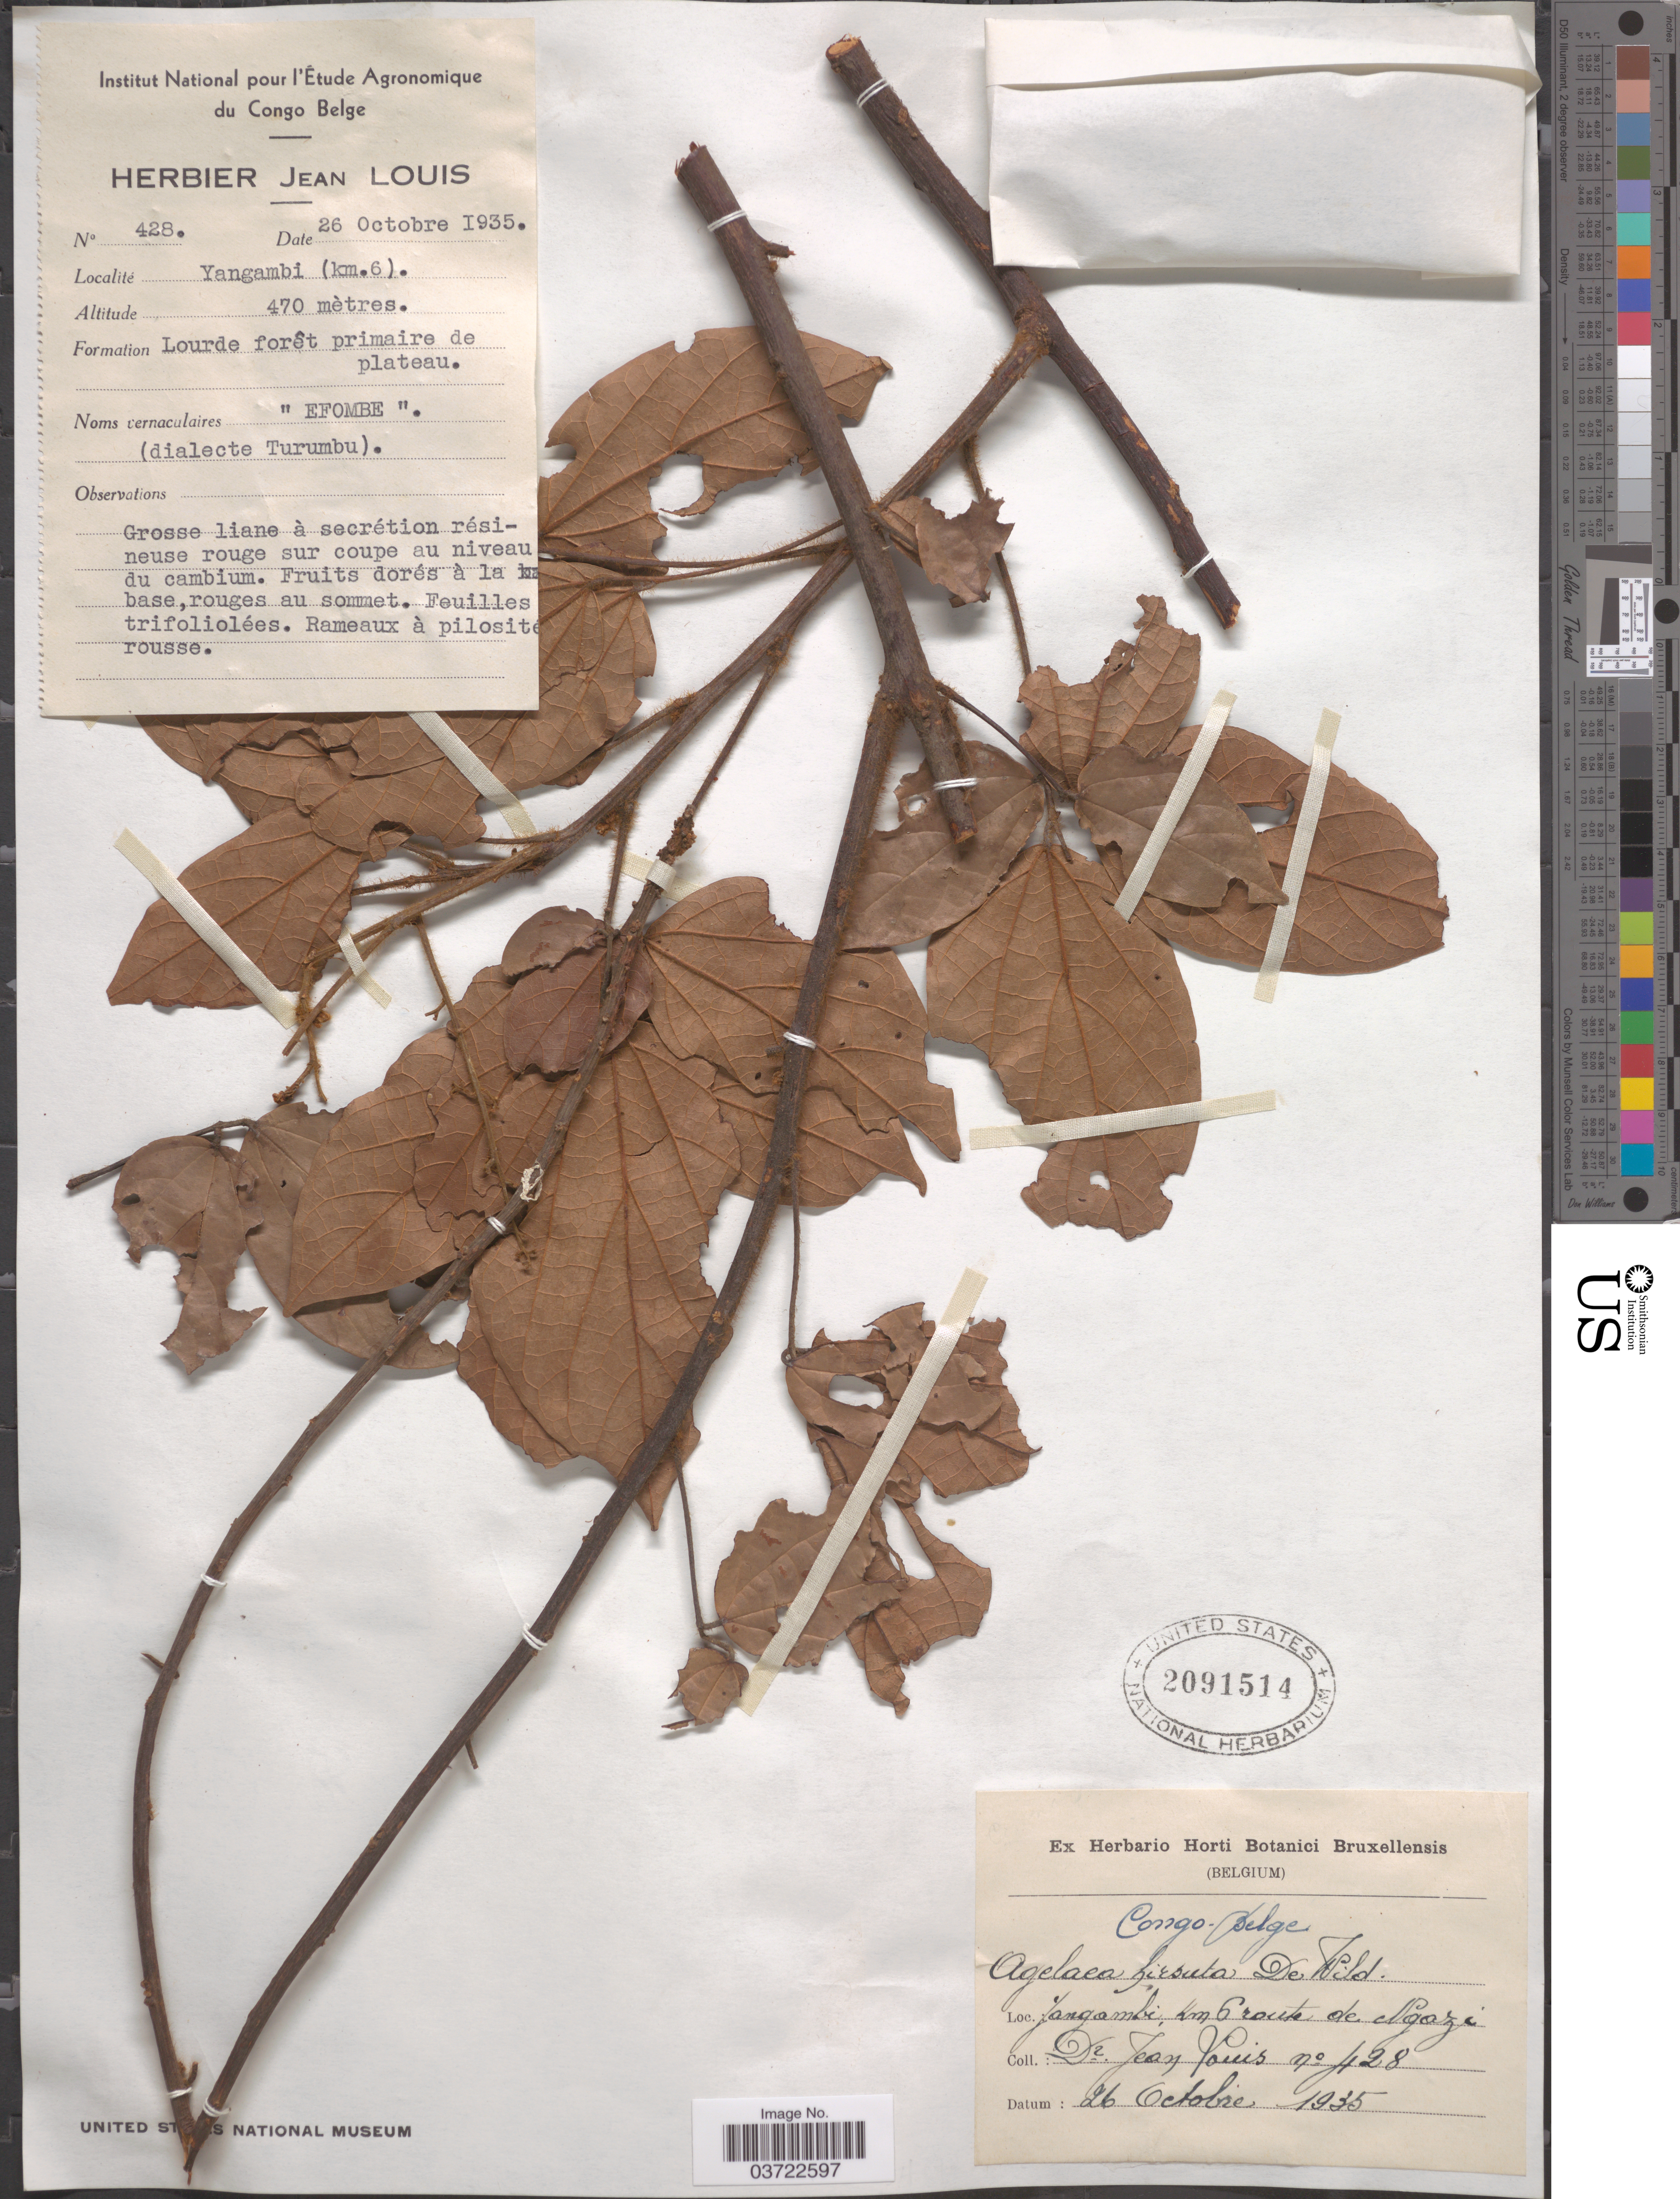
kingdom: Plantae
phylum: Tracheophyta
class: Magnoliopsida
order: Oxalidales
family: Connaraceae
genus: Agelaea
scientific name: Agelaea pentagyna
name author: (Lam.) Baill.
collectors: J. Louis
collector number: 428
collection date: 1935-10-26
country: Congo, Democratic Republic of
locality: Congo-Belge. Yangambi, Km 6 route de Ngazi.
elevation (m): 470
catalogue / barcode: US 2091514